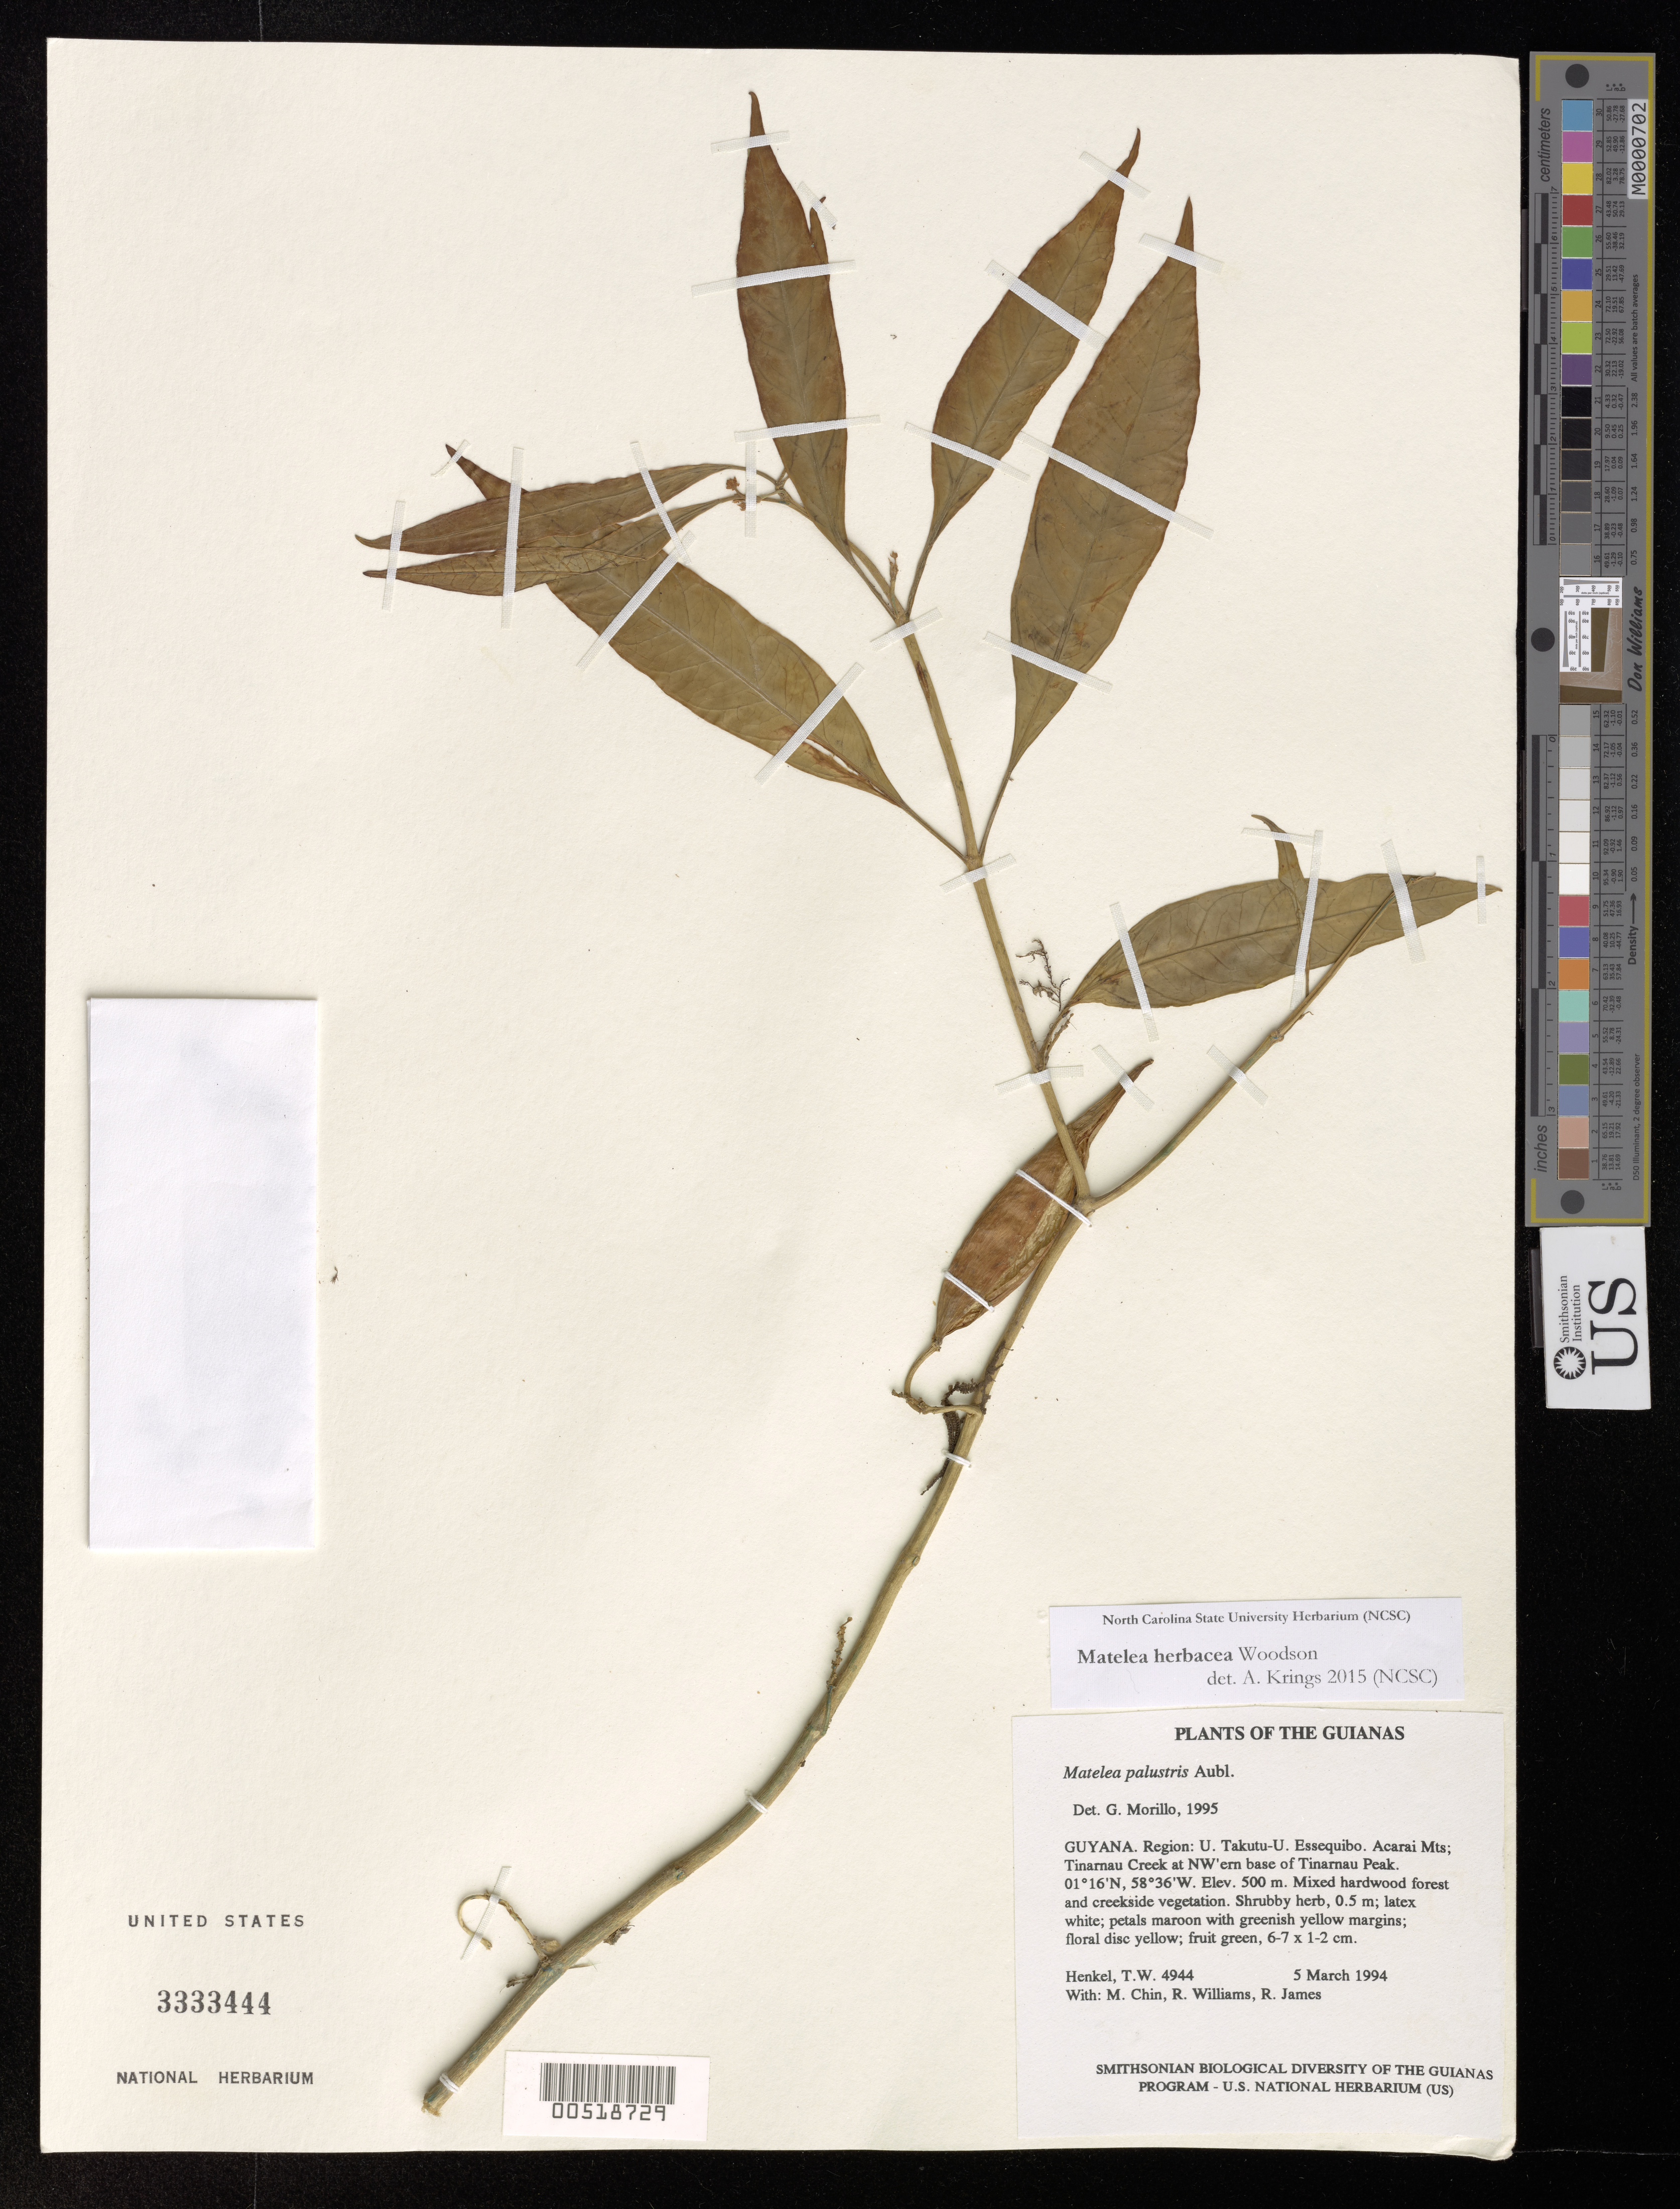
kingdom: Plantae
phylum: Tracheophyta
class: Magnoliopsida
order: Gentianales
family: Apocynaceae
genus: Matelea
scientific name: Matelea herbacea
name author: Woodson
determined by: Krings, A.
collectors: T. Henkel, M. Chin, R. Williams & R. James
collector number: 4944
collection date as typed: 5 March 1994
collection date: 1994-03-05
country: Guyana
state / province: U. Takutu-U. Essequibo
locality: Acarai Mts; Tinarnau Creek at northwestern base of Tinarnau Peak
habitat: Mixed hardwood forest and creekside vegetation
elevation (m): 500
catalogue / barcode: US 3333444